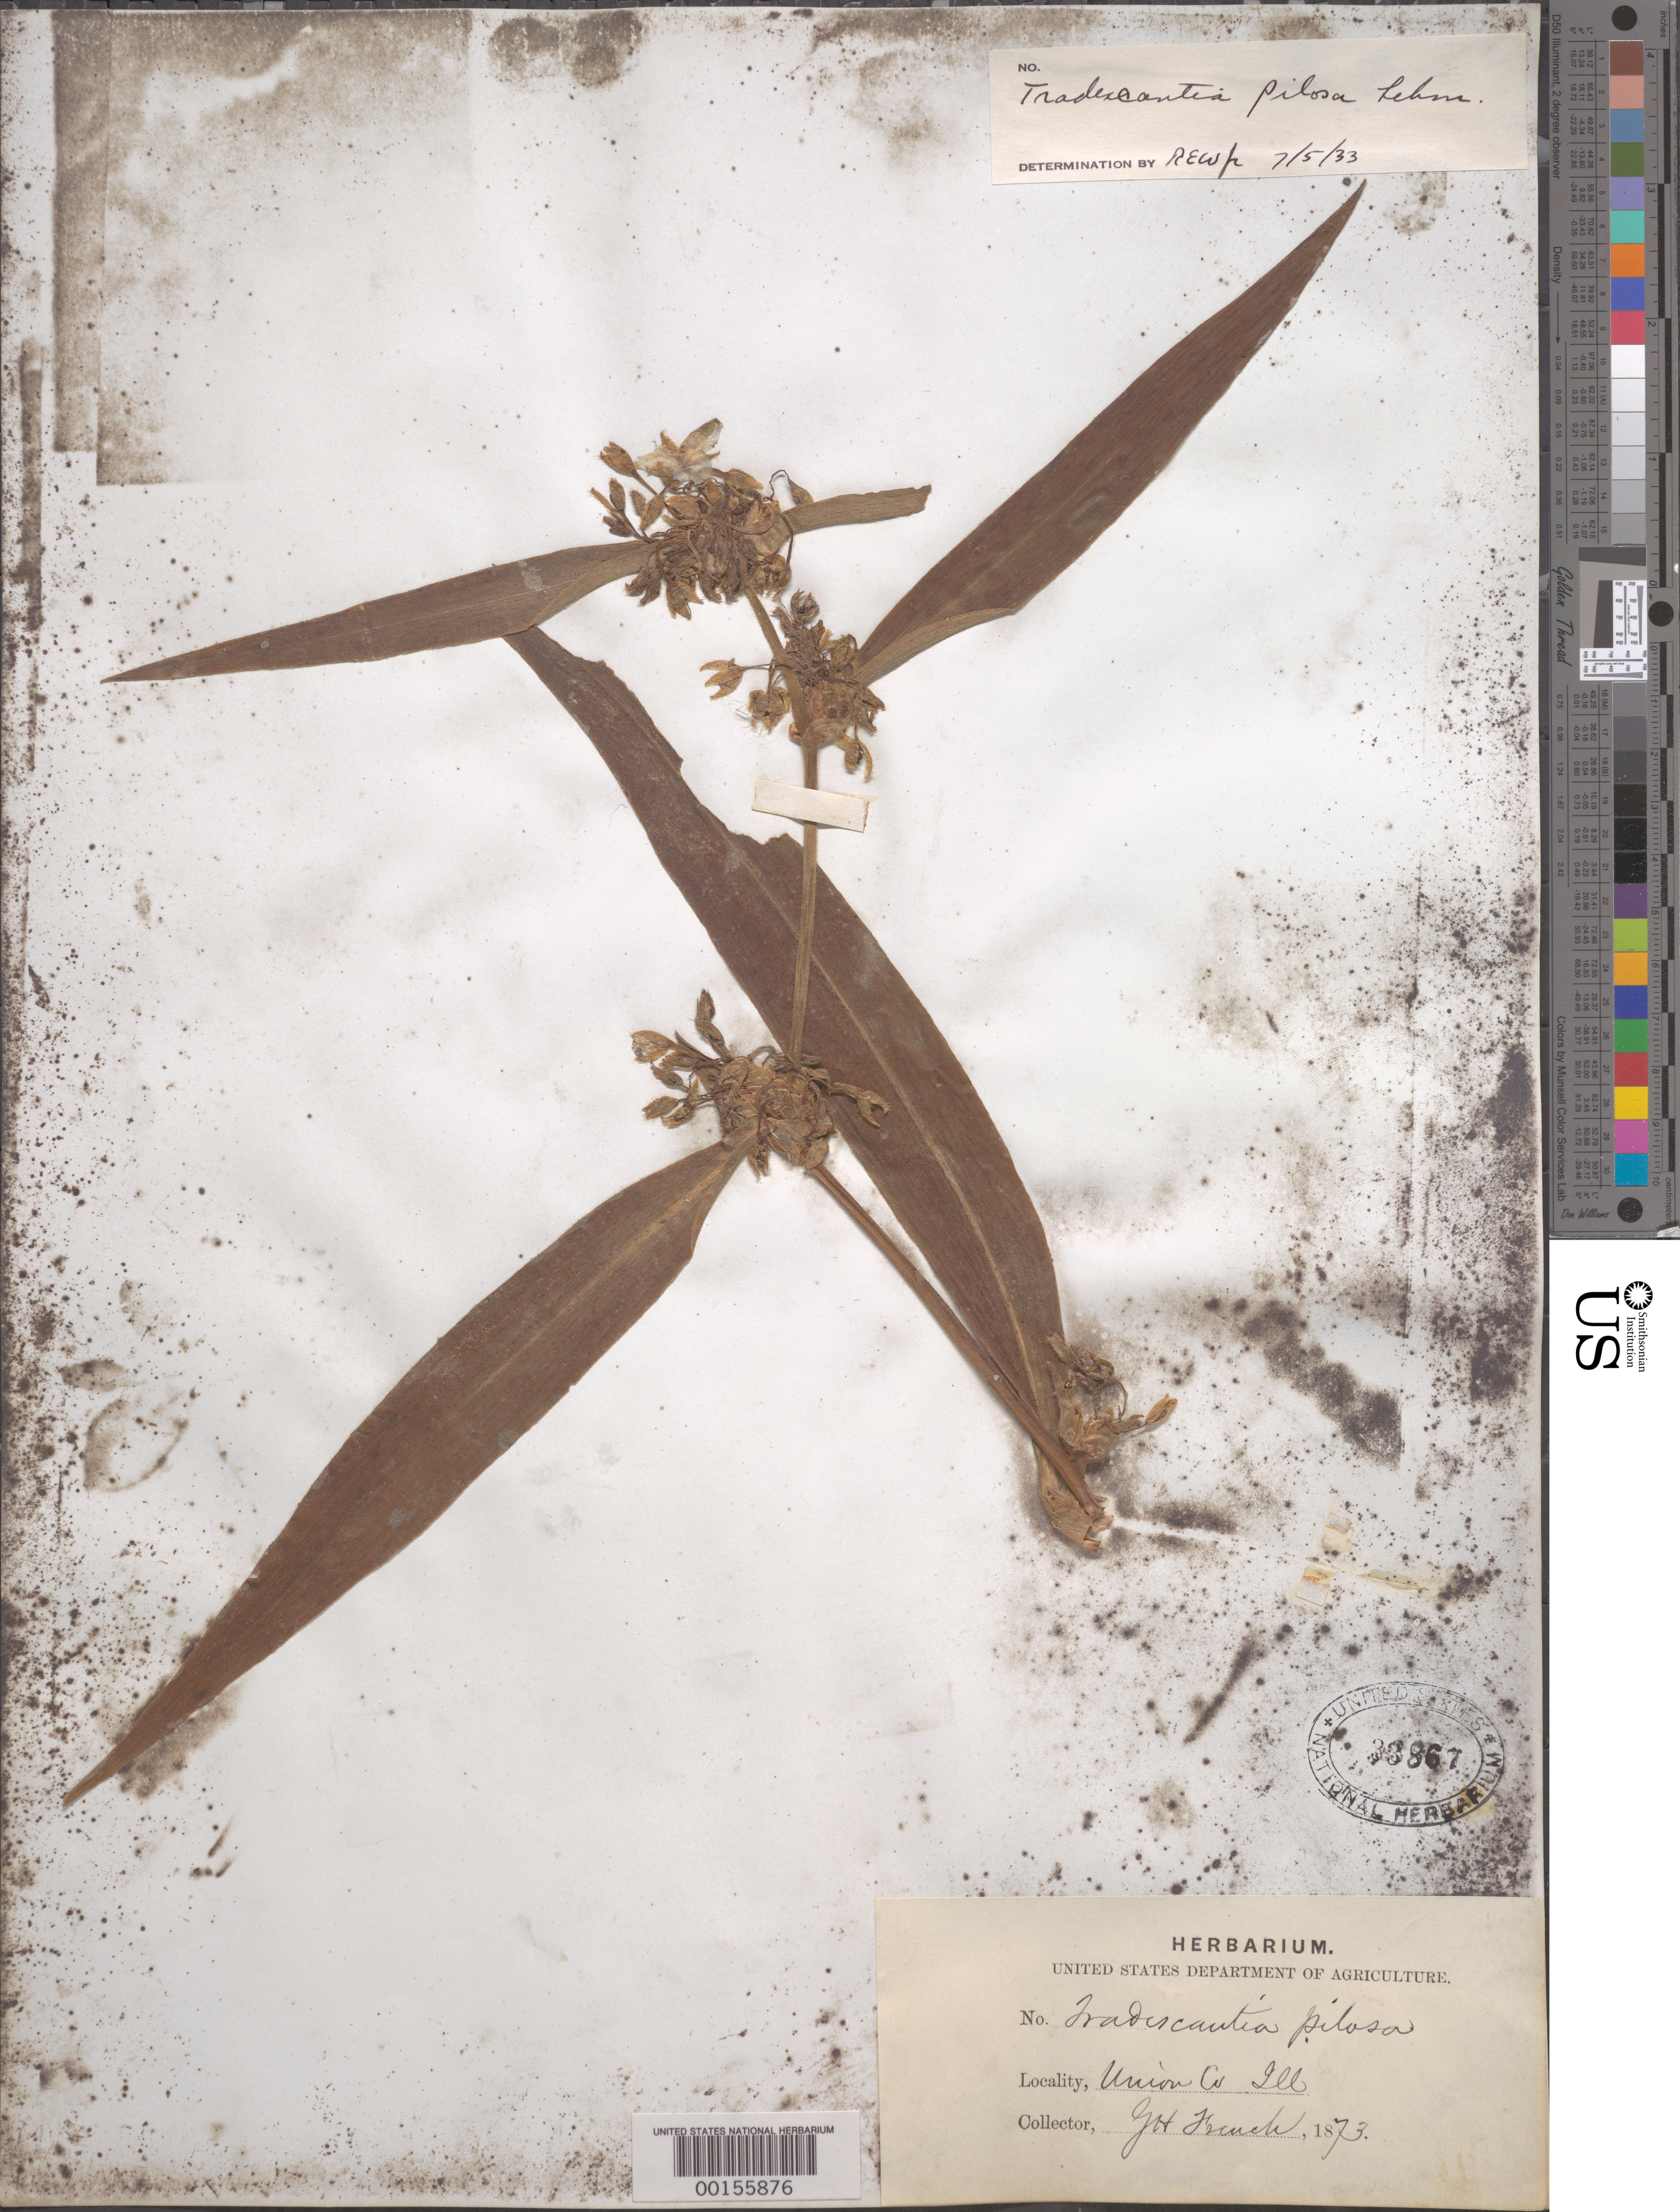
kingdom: Plantae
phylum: Tracheophyta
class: Liliopsida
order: Commelinales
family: Commelinaceae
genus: Tradescantia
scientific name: Tradescantia subaspera var. subaspera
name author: Ker Gawl.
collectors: G. H. French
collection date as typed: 1873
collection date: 1873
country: United States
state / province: Illinois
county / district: Union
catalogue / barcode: US 33867